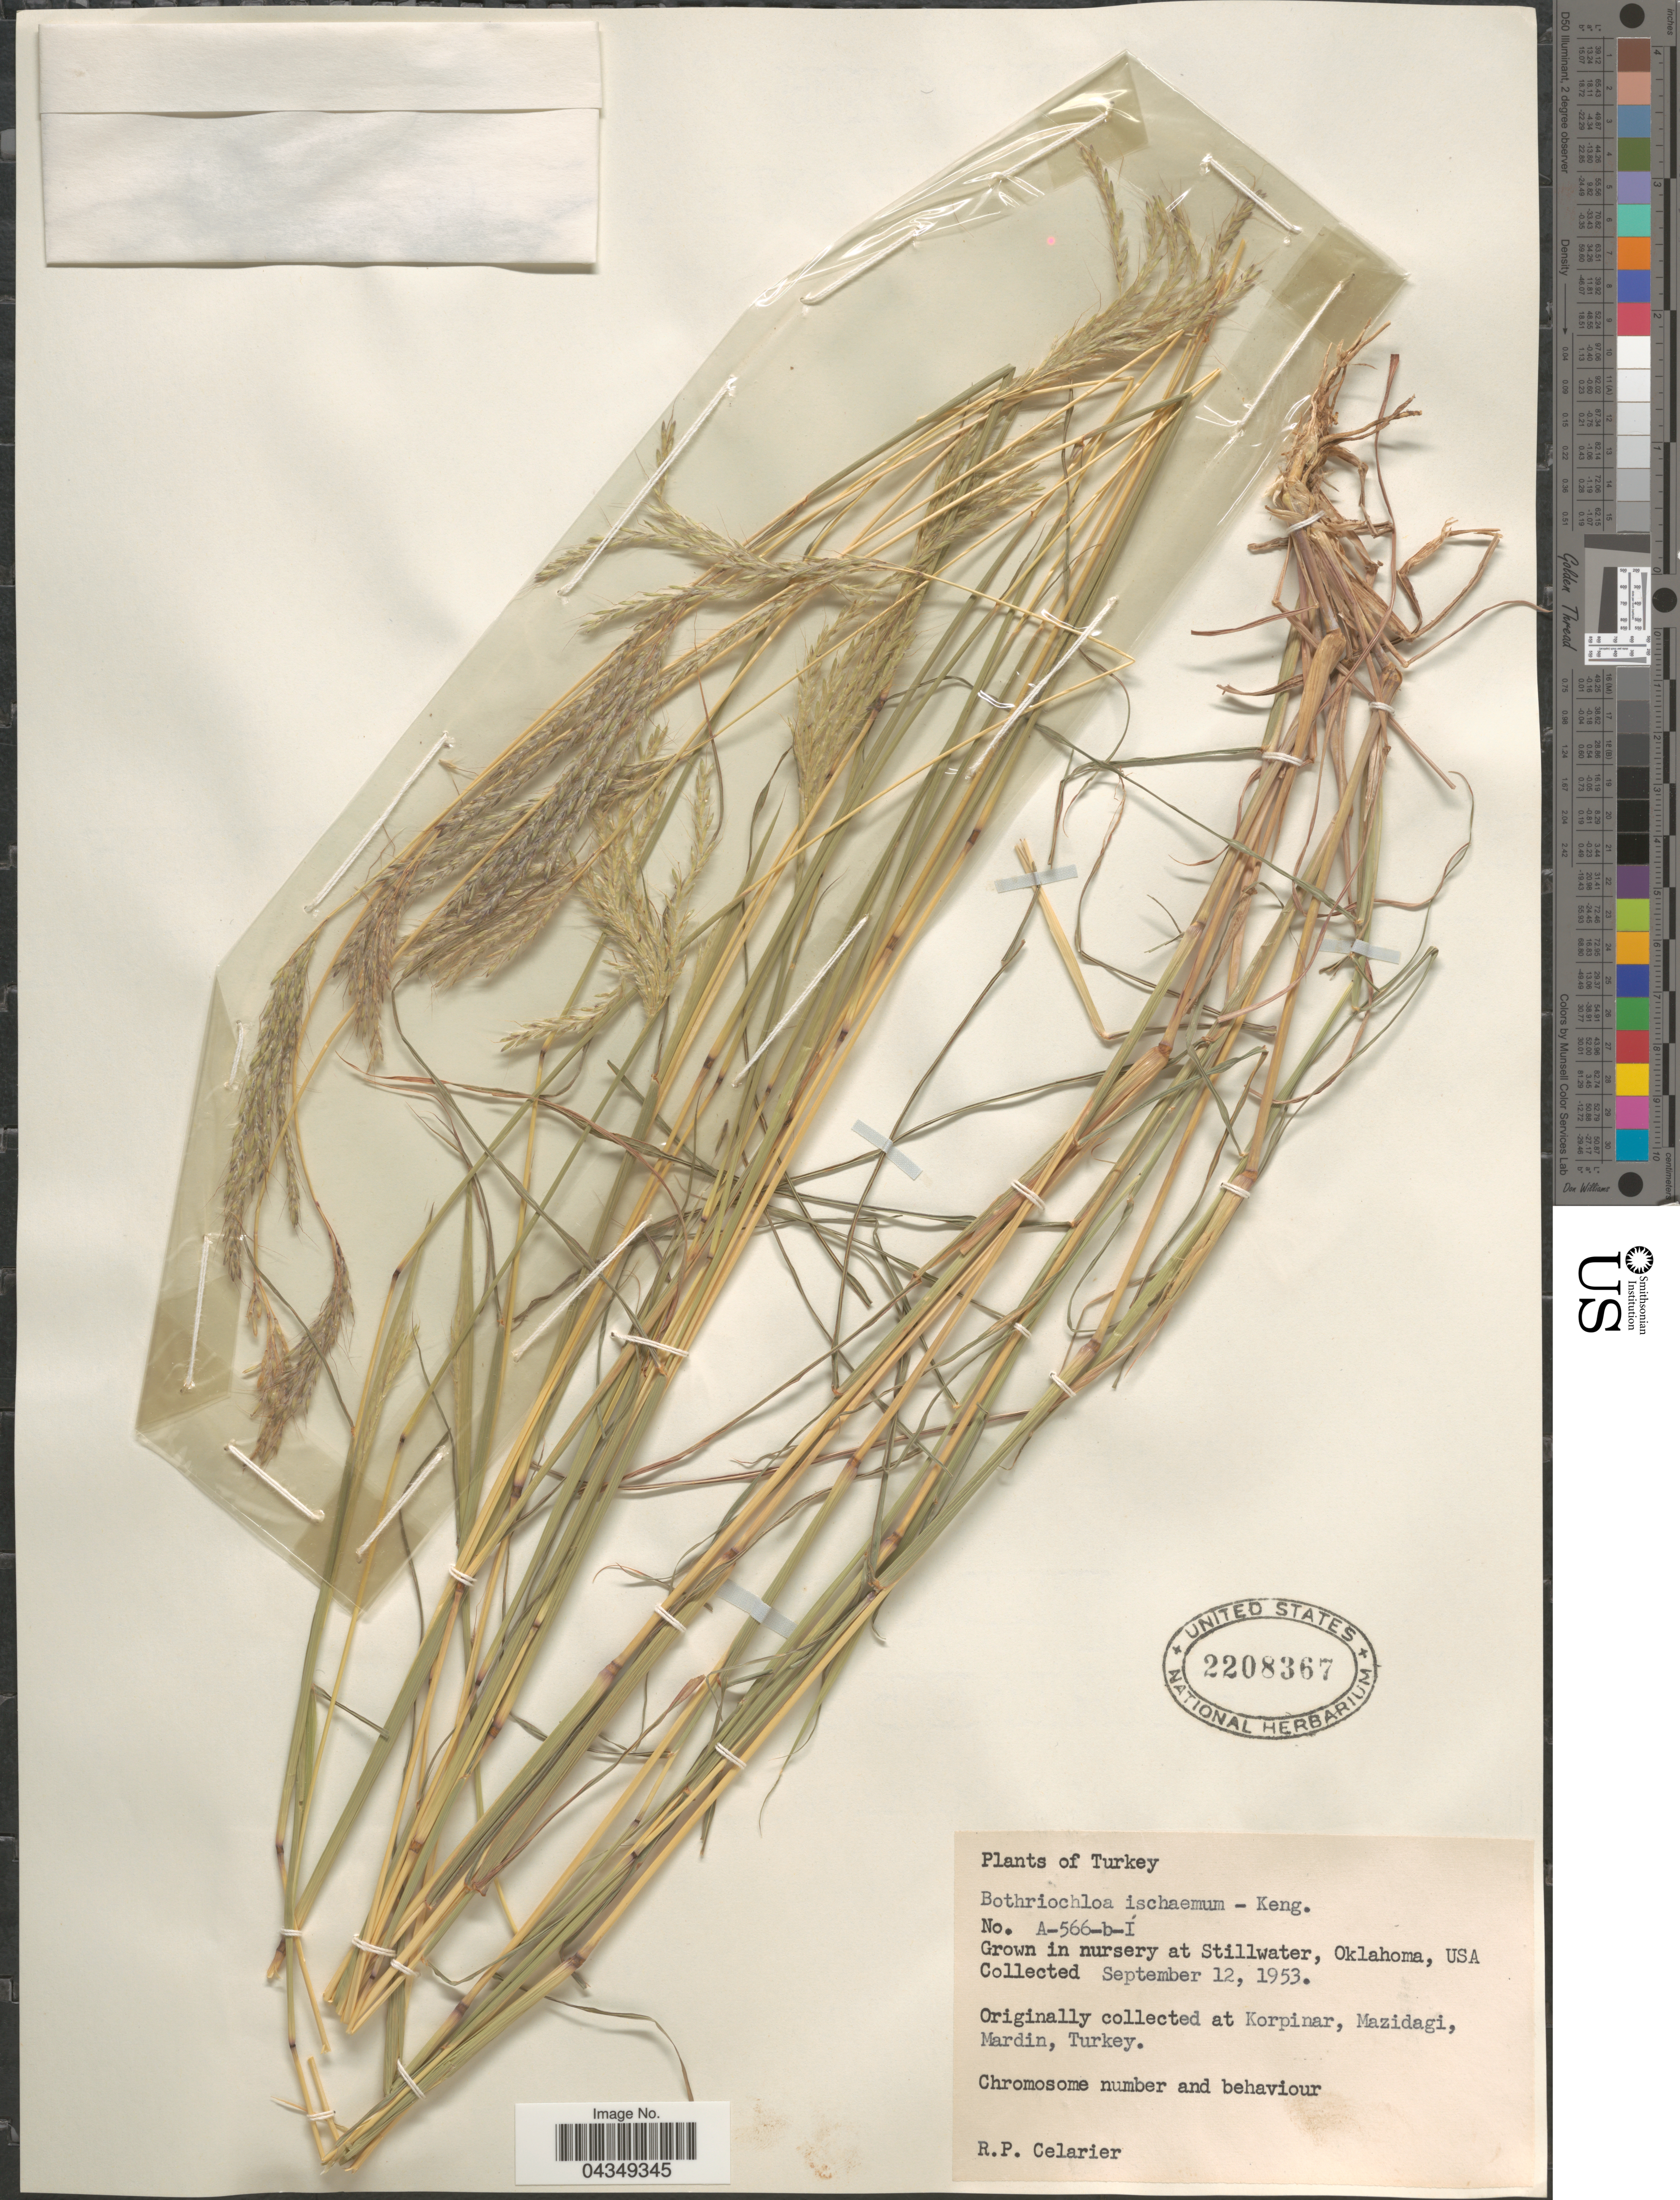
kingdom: Plantae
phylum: Tracheophyta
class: Liliopsida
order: Poales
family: Poaceae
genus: Bothriochloa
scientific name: Bothriochloa ischaemum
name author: (L.) Keng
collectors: R. Celarier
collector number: A-566-b-I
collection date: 1953-09-12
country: United States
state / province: Oklahoma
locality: Grown in nursery at Stillwater.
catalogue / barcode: US 2208367